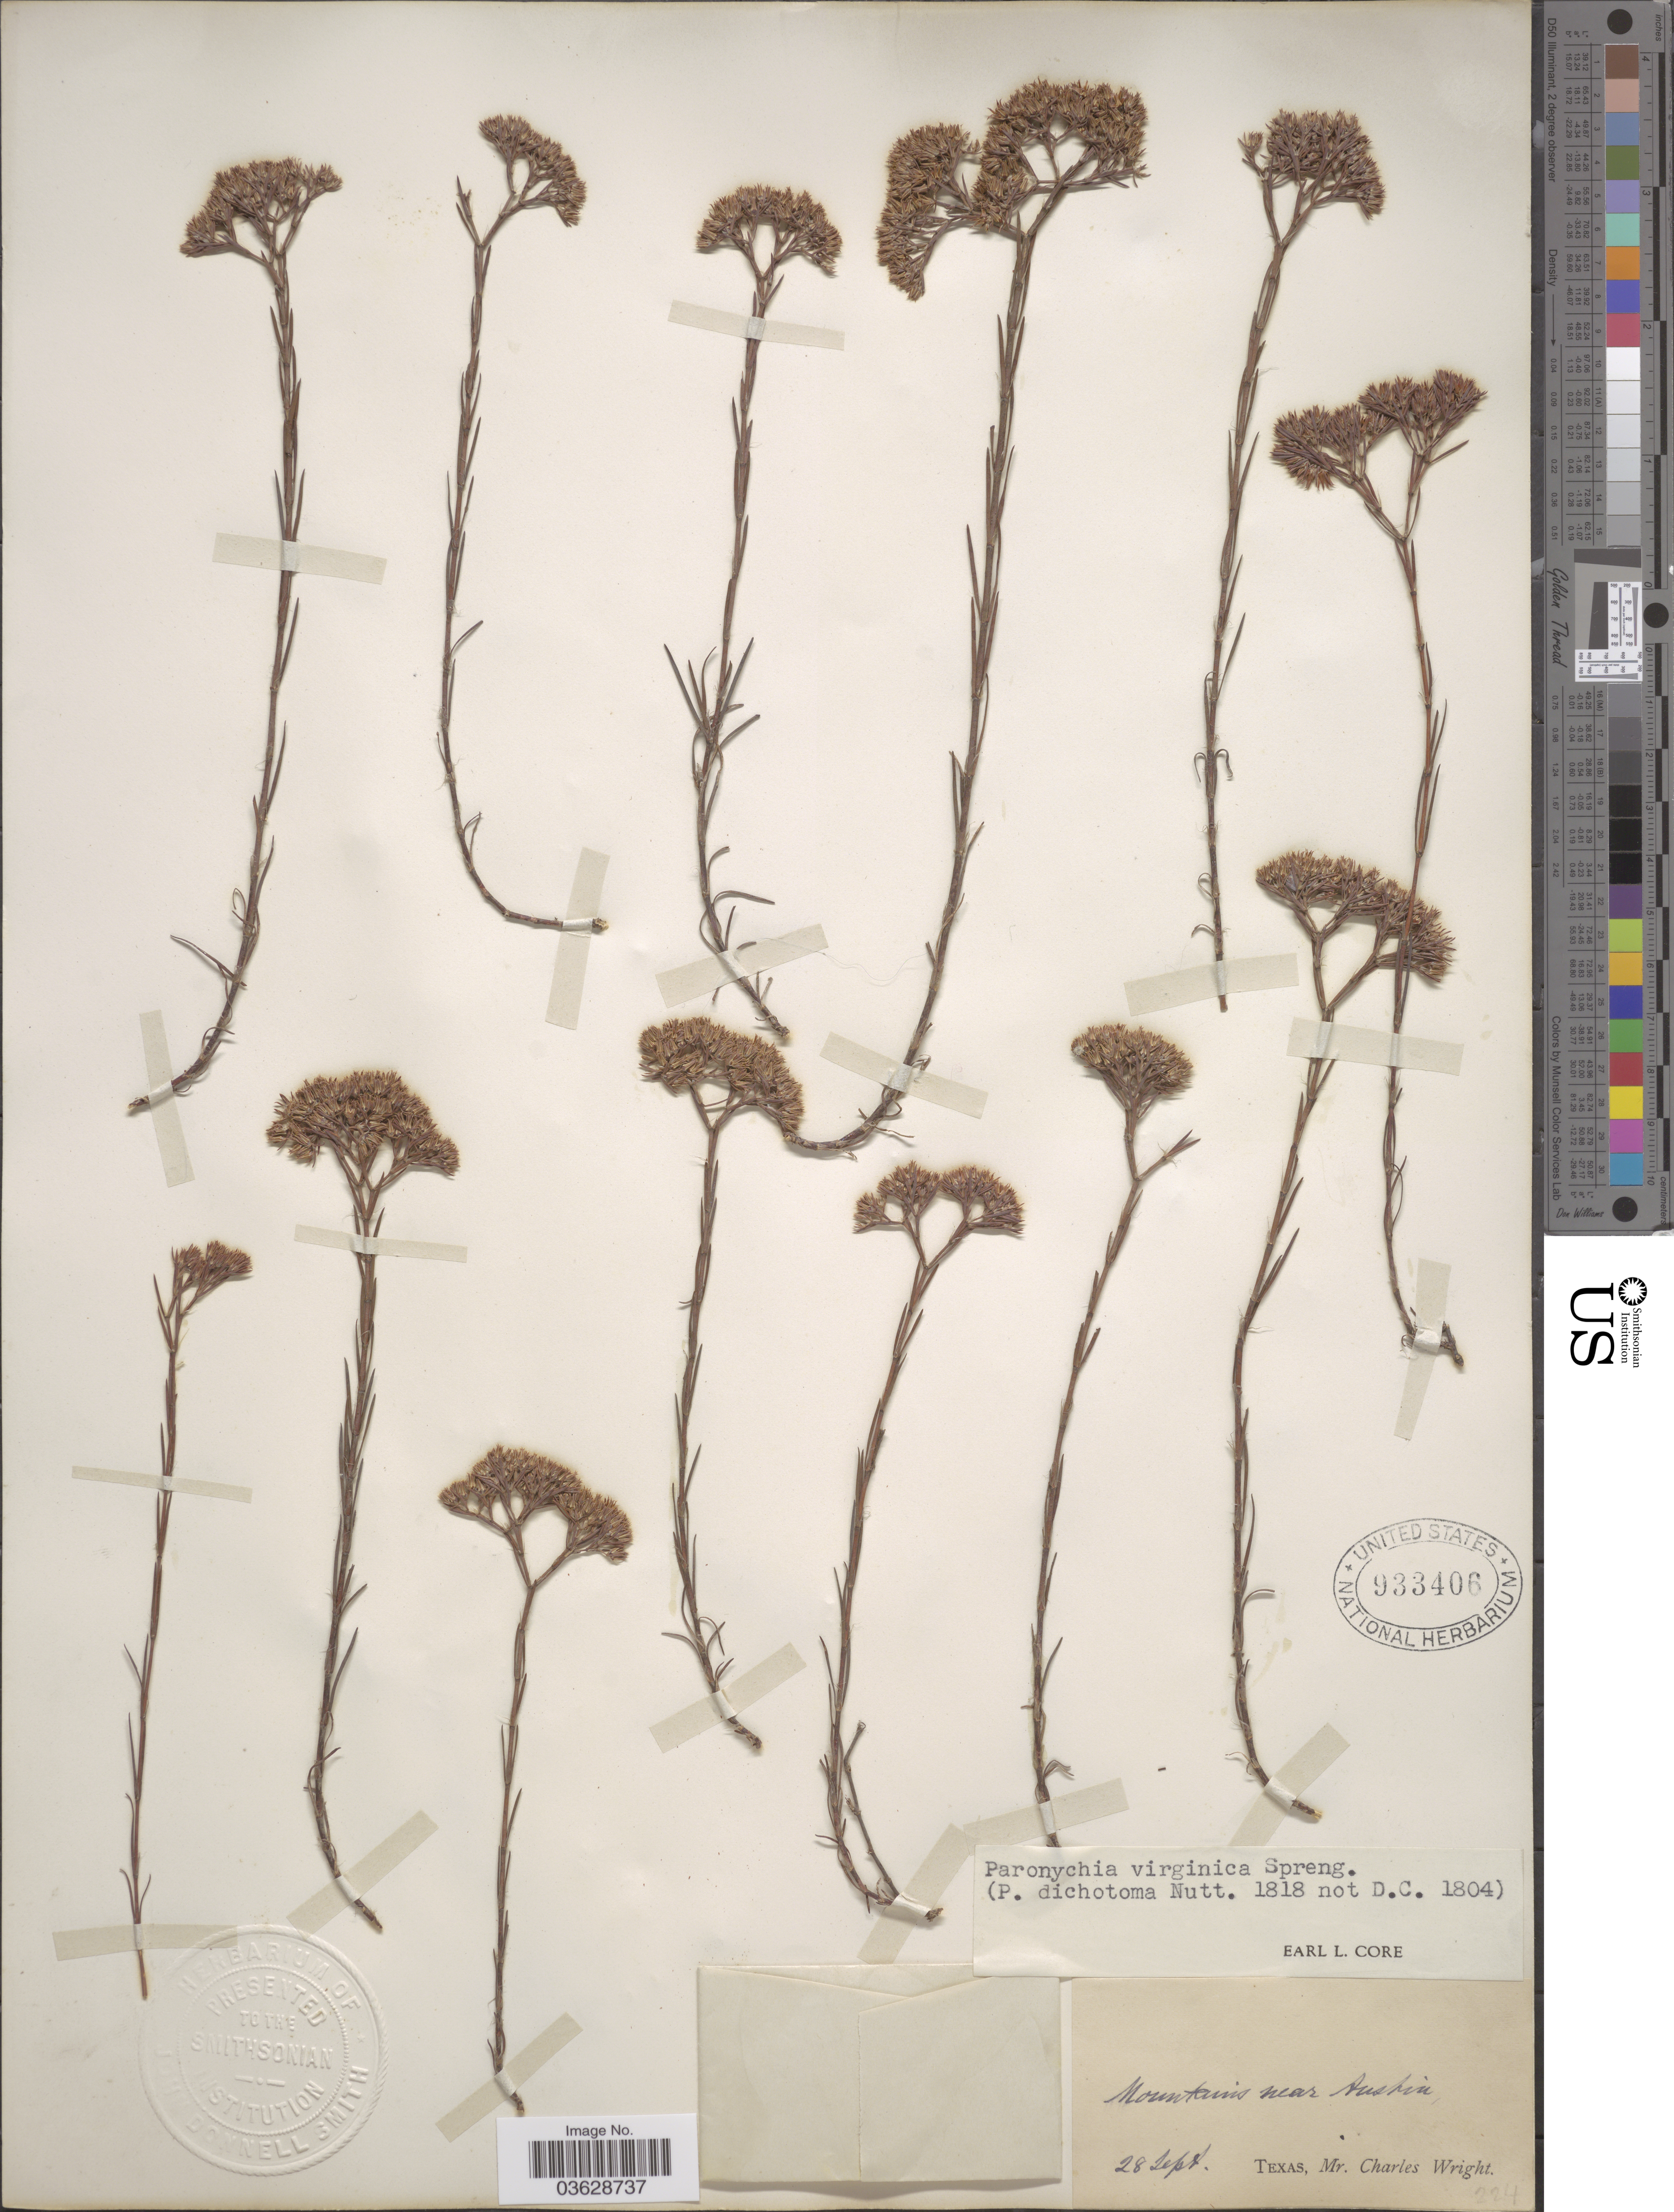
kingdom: Plantae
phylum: Tracheophyta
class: Magnoliopsida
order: Caryophyllales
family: Caryophyllaceae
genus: Paronychia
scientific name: Paronychia virginica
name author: Spreng.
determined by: Core, E. L.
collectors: C. Wright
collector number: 224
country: United States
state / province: Texas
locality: Mountains near Austin.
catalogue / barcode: US 933406